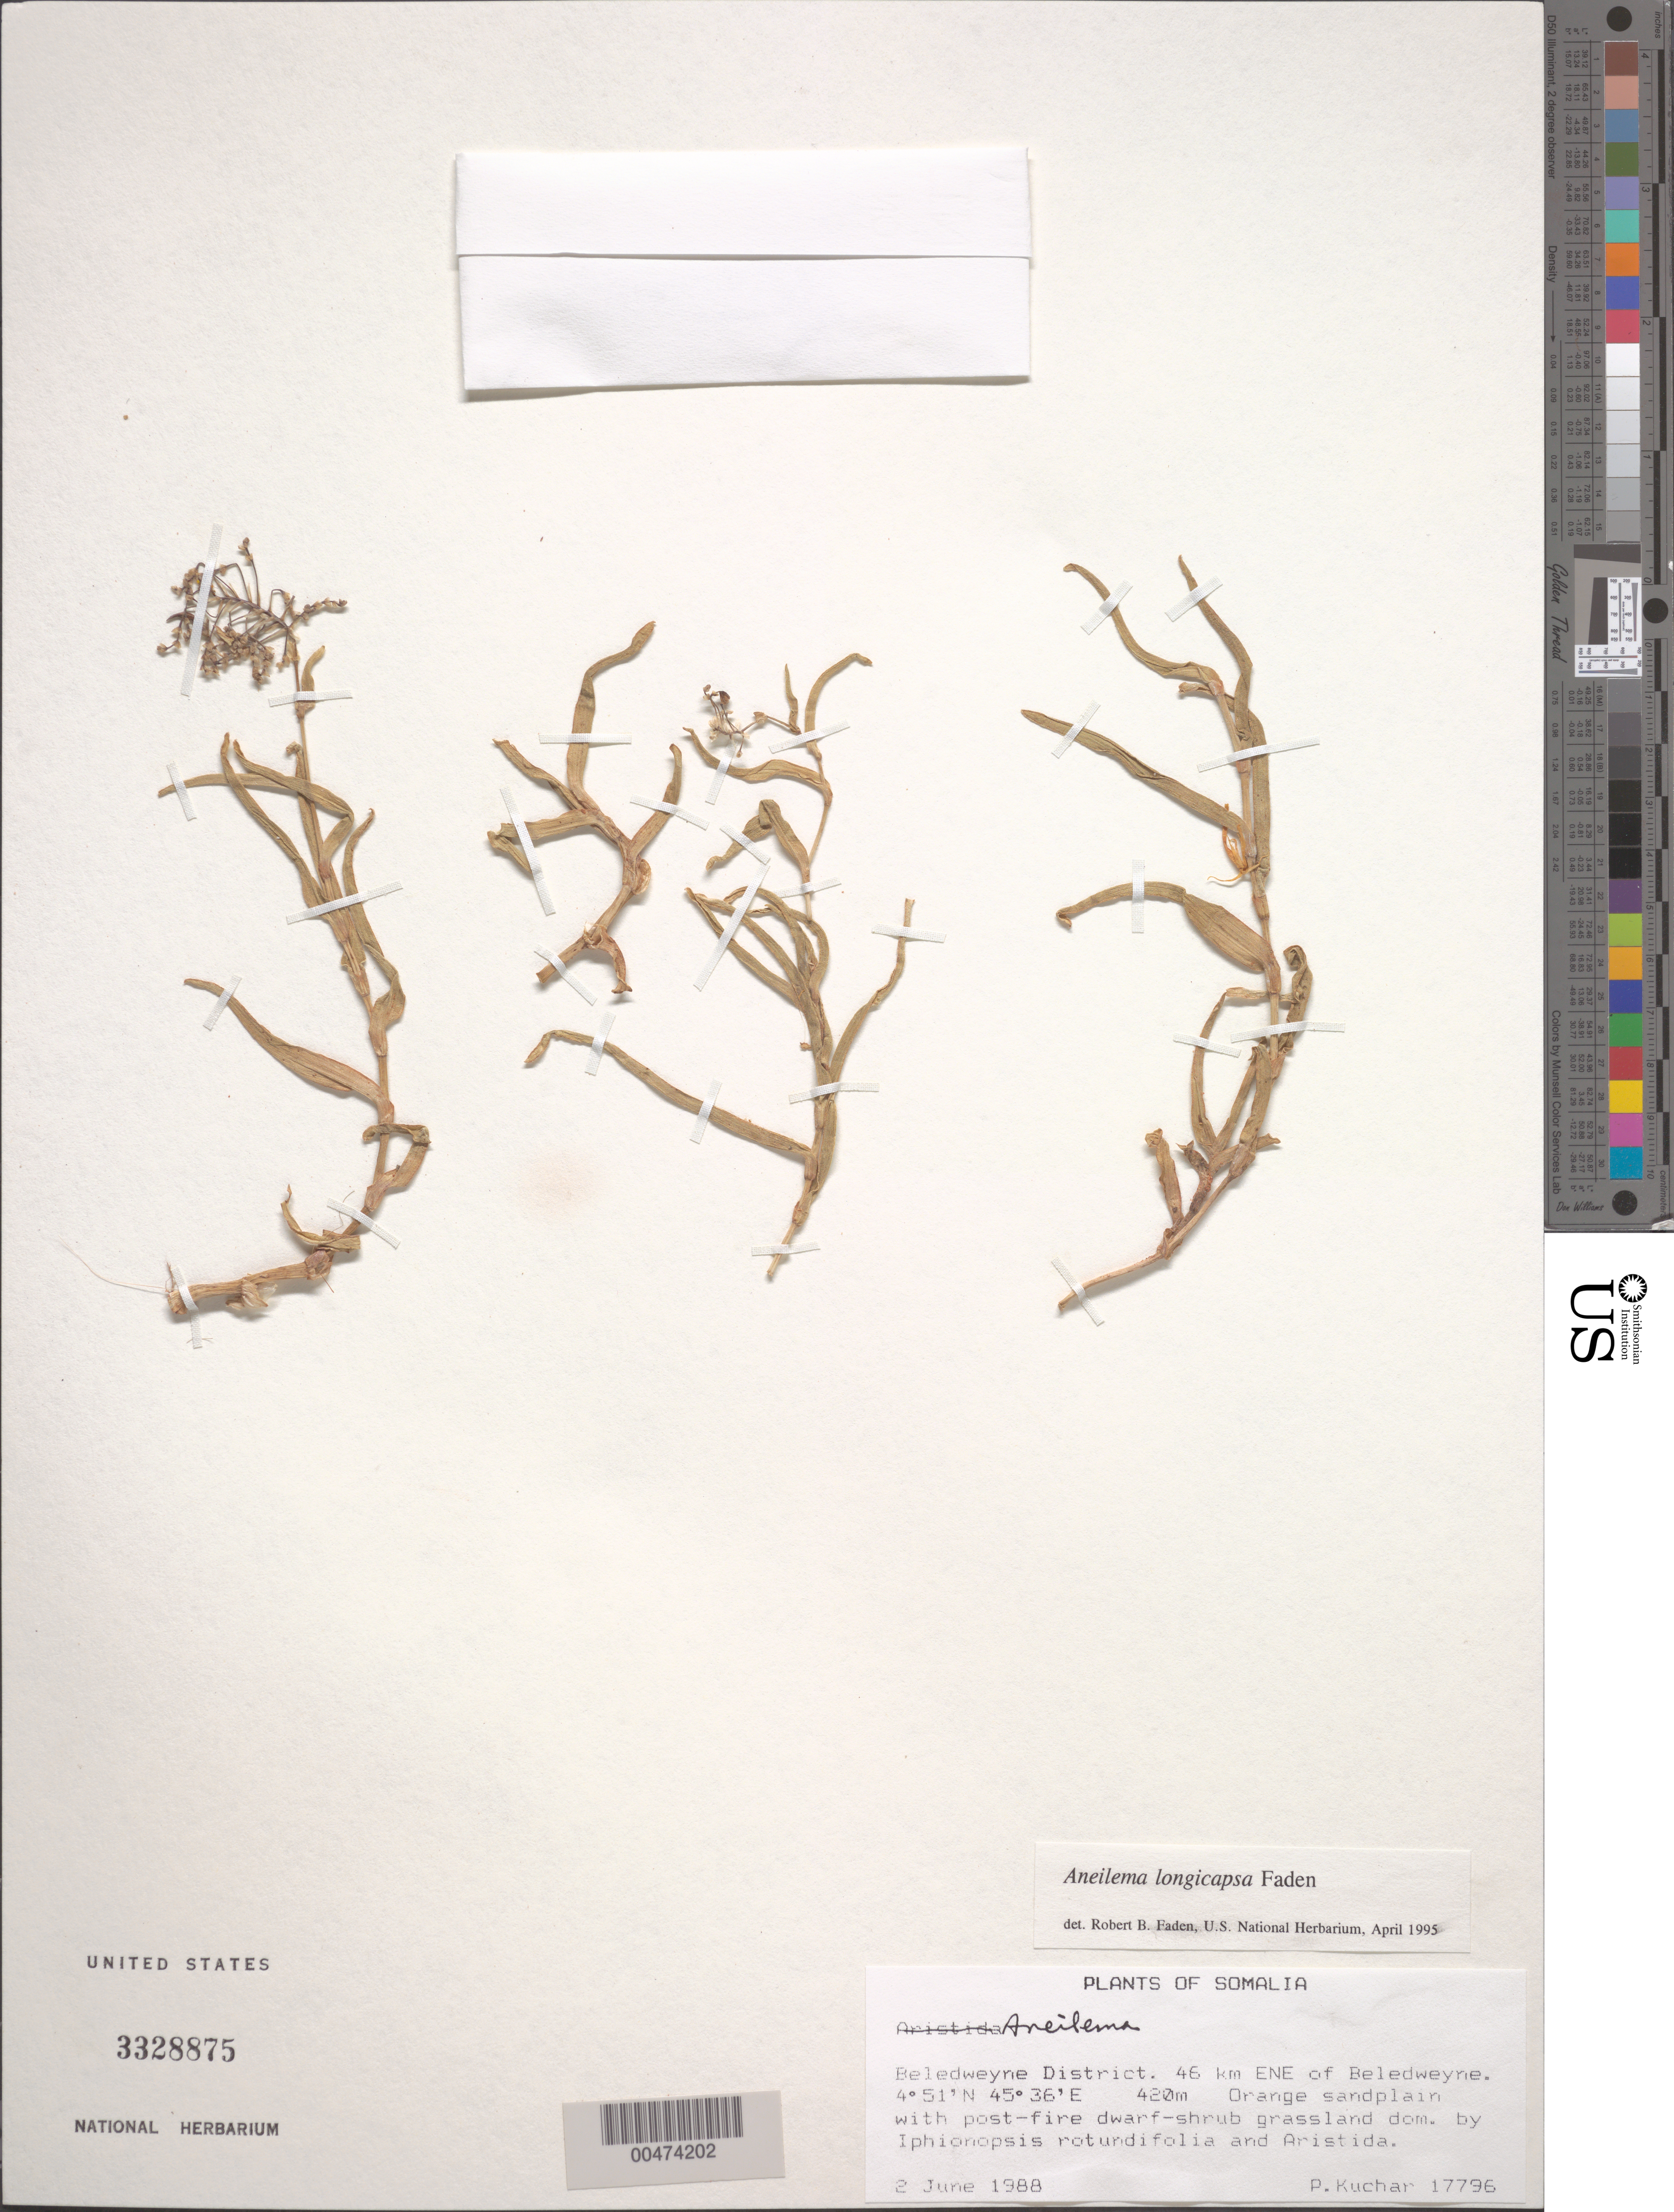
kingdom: Plantae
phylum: Tracheophyta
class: Liliopsida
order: Commelinales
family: Commelinaceae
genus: Aneilema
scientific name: Aneilema longicapsa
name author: Faden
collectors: P. Kuchar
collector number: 17796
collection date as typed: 02 Jun 1988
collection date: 1988-06-02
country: Somalia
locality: Beledweyne district, ene of beledweyne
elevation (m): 420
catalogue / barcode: US 3328875